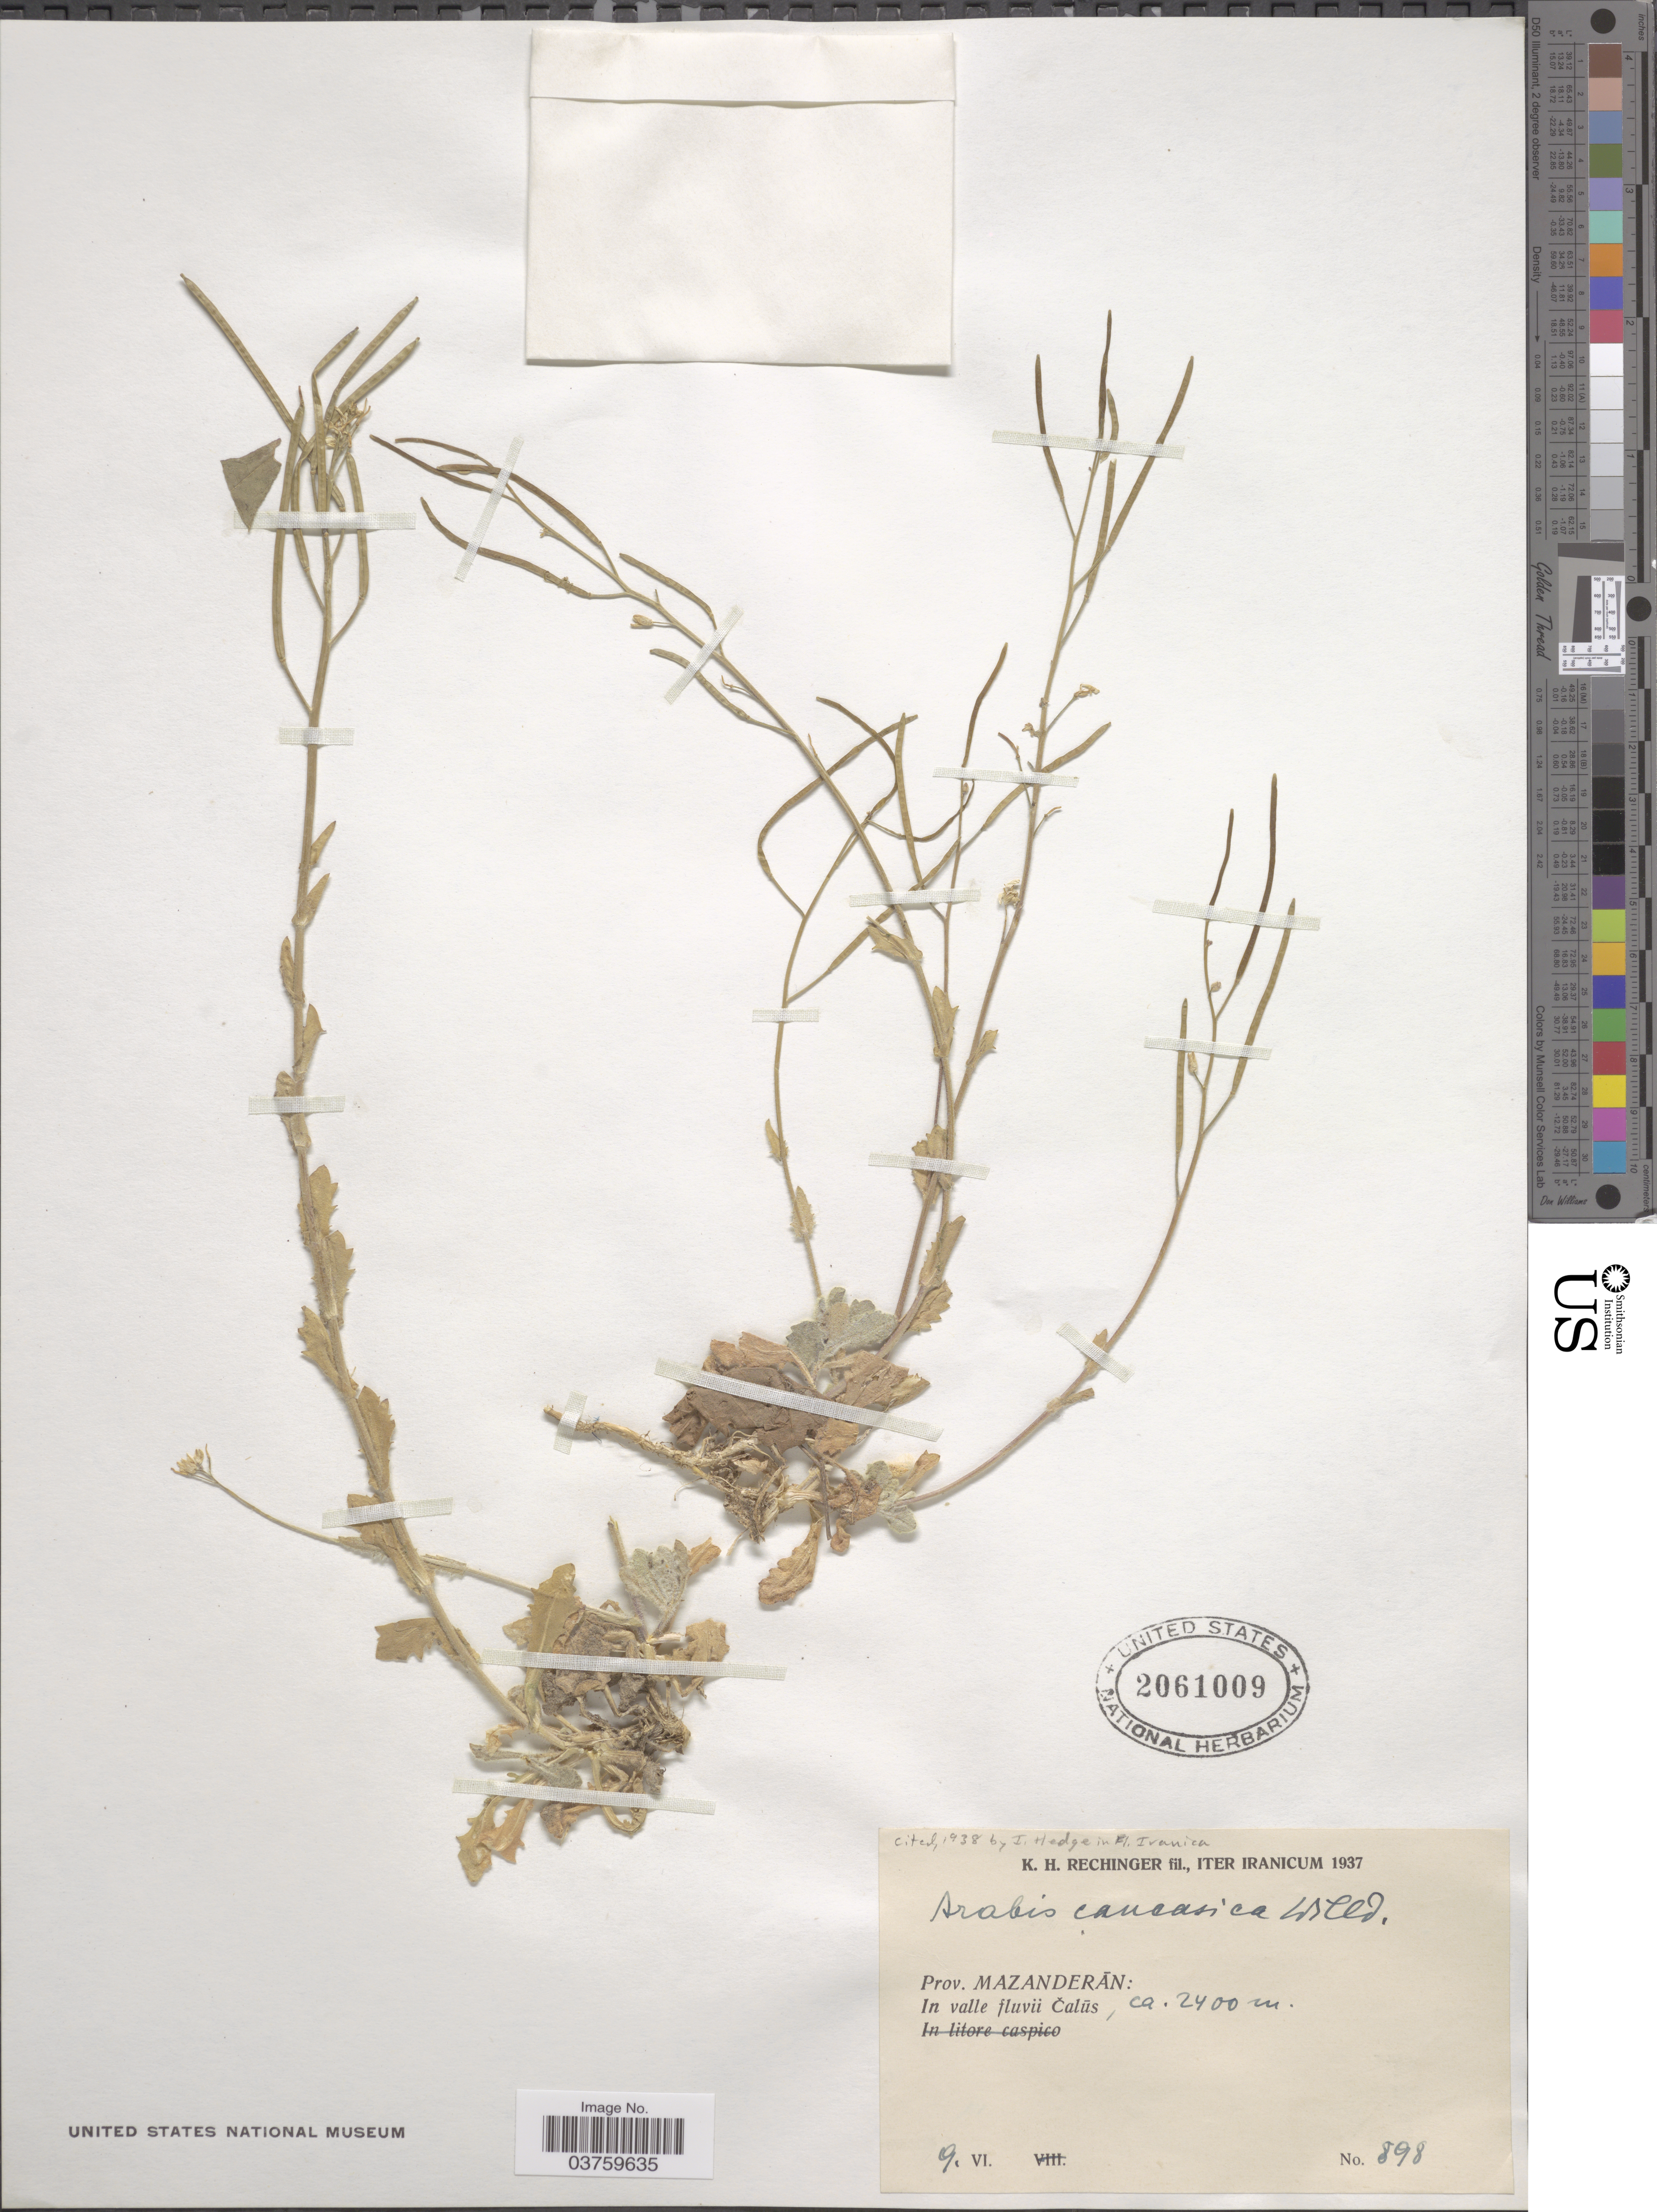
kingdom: Plantae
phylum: Tracheophyta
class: Magnoliopsida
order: Brassicales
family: Brassicaceae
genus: Arabis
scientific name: Arabis caucasica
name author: Willd.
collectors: K. H. Rechinger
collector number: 898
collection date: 1937-06-09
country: Iran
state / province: Mazandaran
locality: In valle fluvii Calus.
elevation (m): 2400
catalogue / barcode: US 2061009